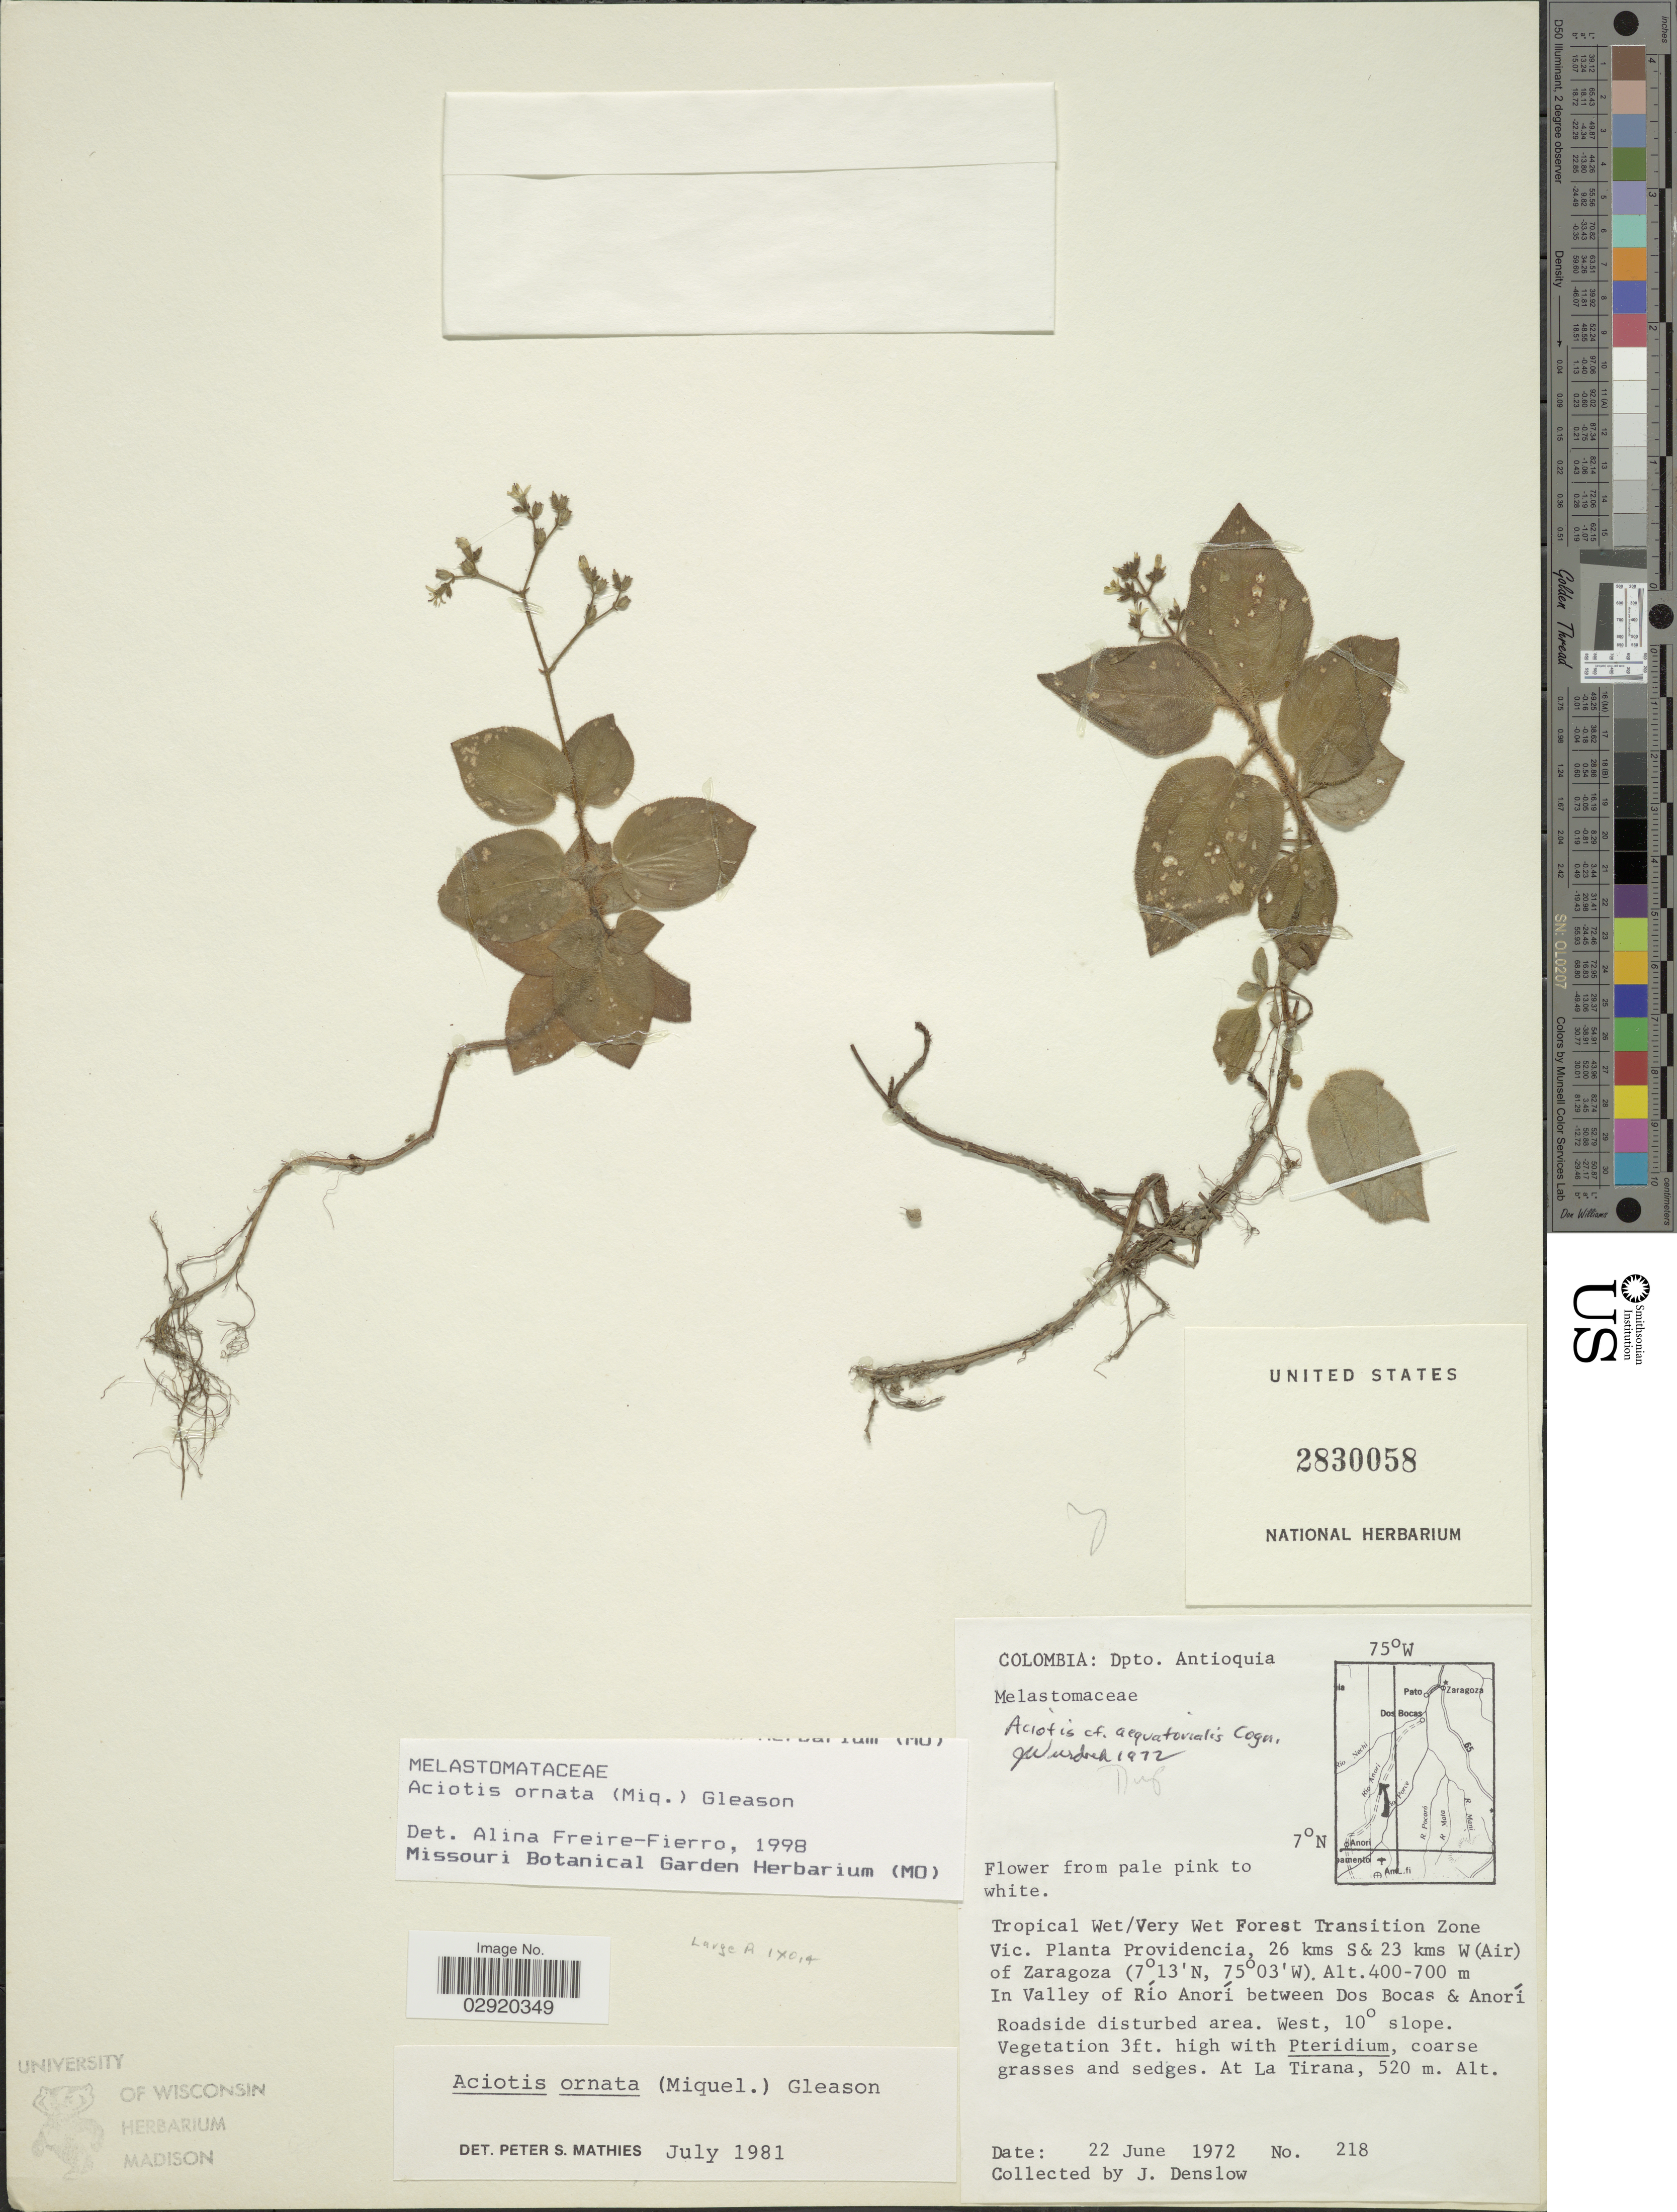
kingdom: Plantae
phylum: Tracheophyta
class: Magnoliopsida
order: Myrtales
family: Melastomataceae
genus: Aciotis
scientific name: Aciotis ornata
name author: (Miq.) Gleason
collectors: J. Denslow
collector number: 218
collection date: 1972-06-22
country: Colombia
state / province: Antioquia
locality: Dpto. Antioquia. Tropical Wet/ Very Wet Forest Transition Zone Vic. Planta Providencia, 26 kms S & 23 kms W (air) of Zaragoza. In Valley of Río Anorí between Dos Bocas & Anorí.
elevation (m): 400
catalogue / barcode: US 2830058